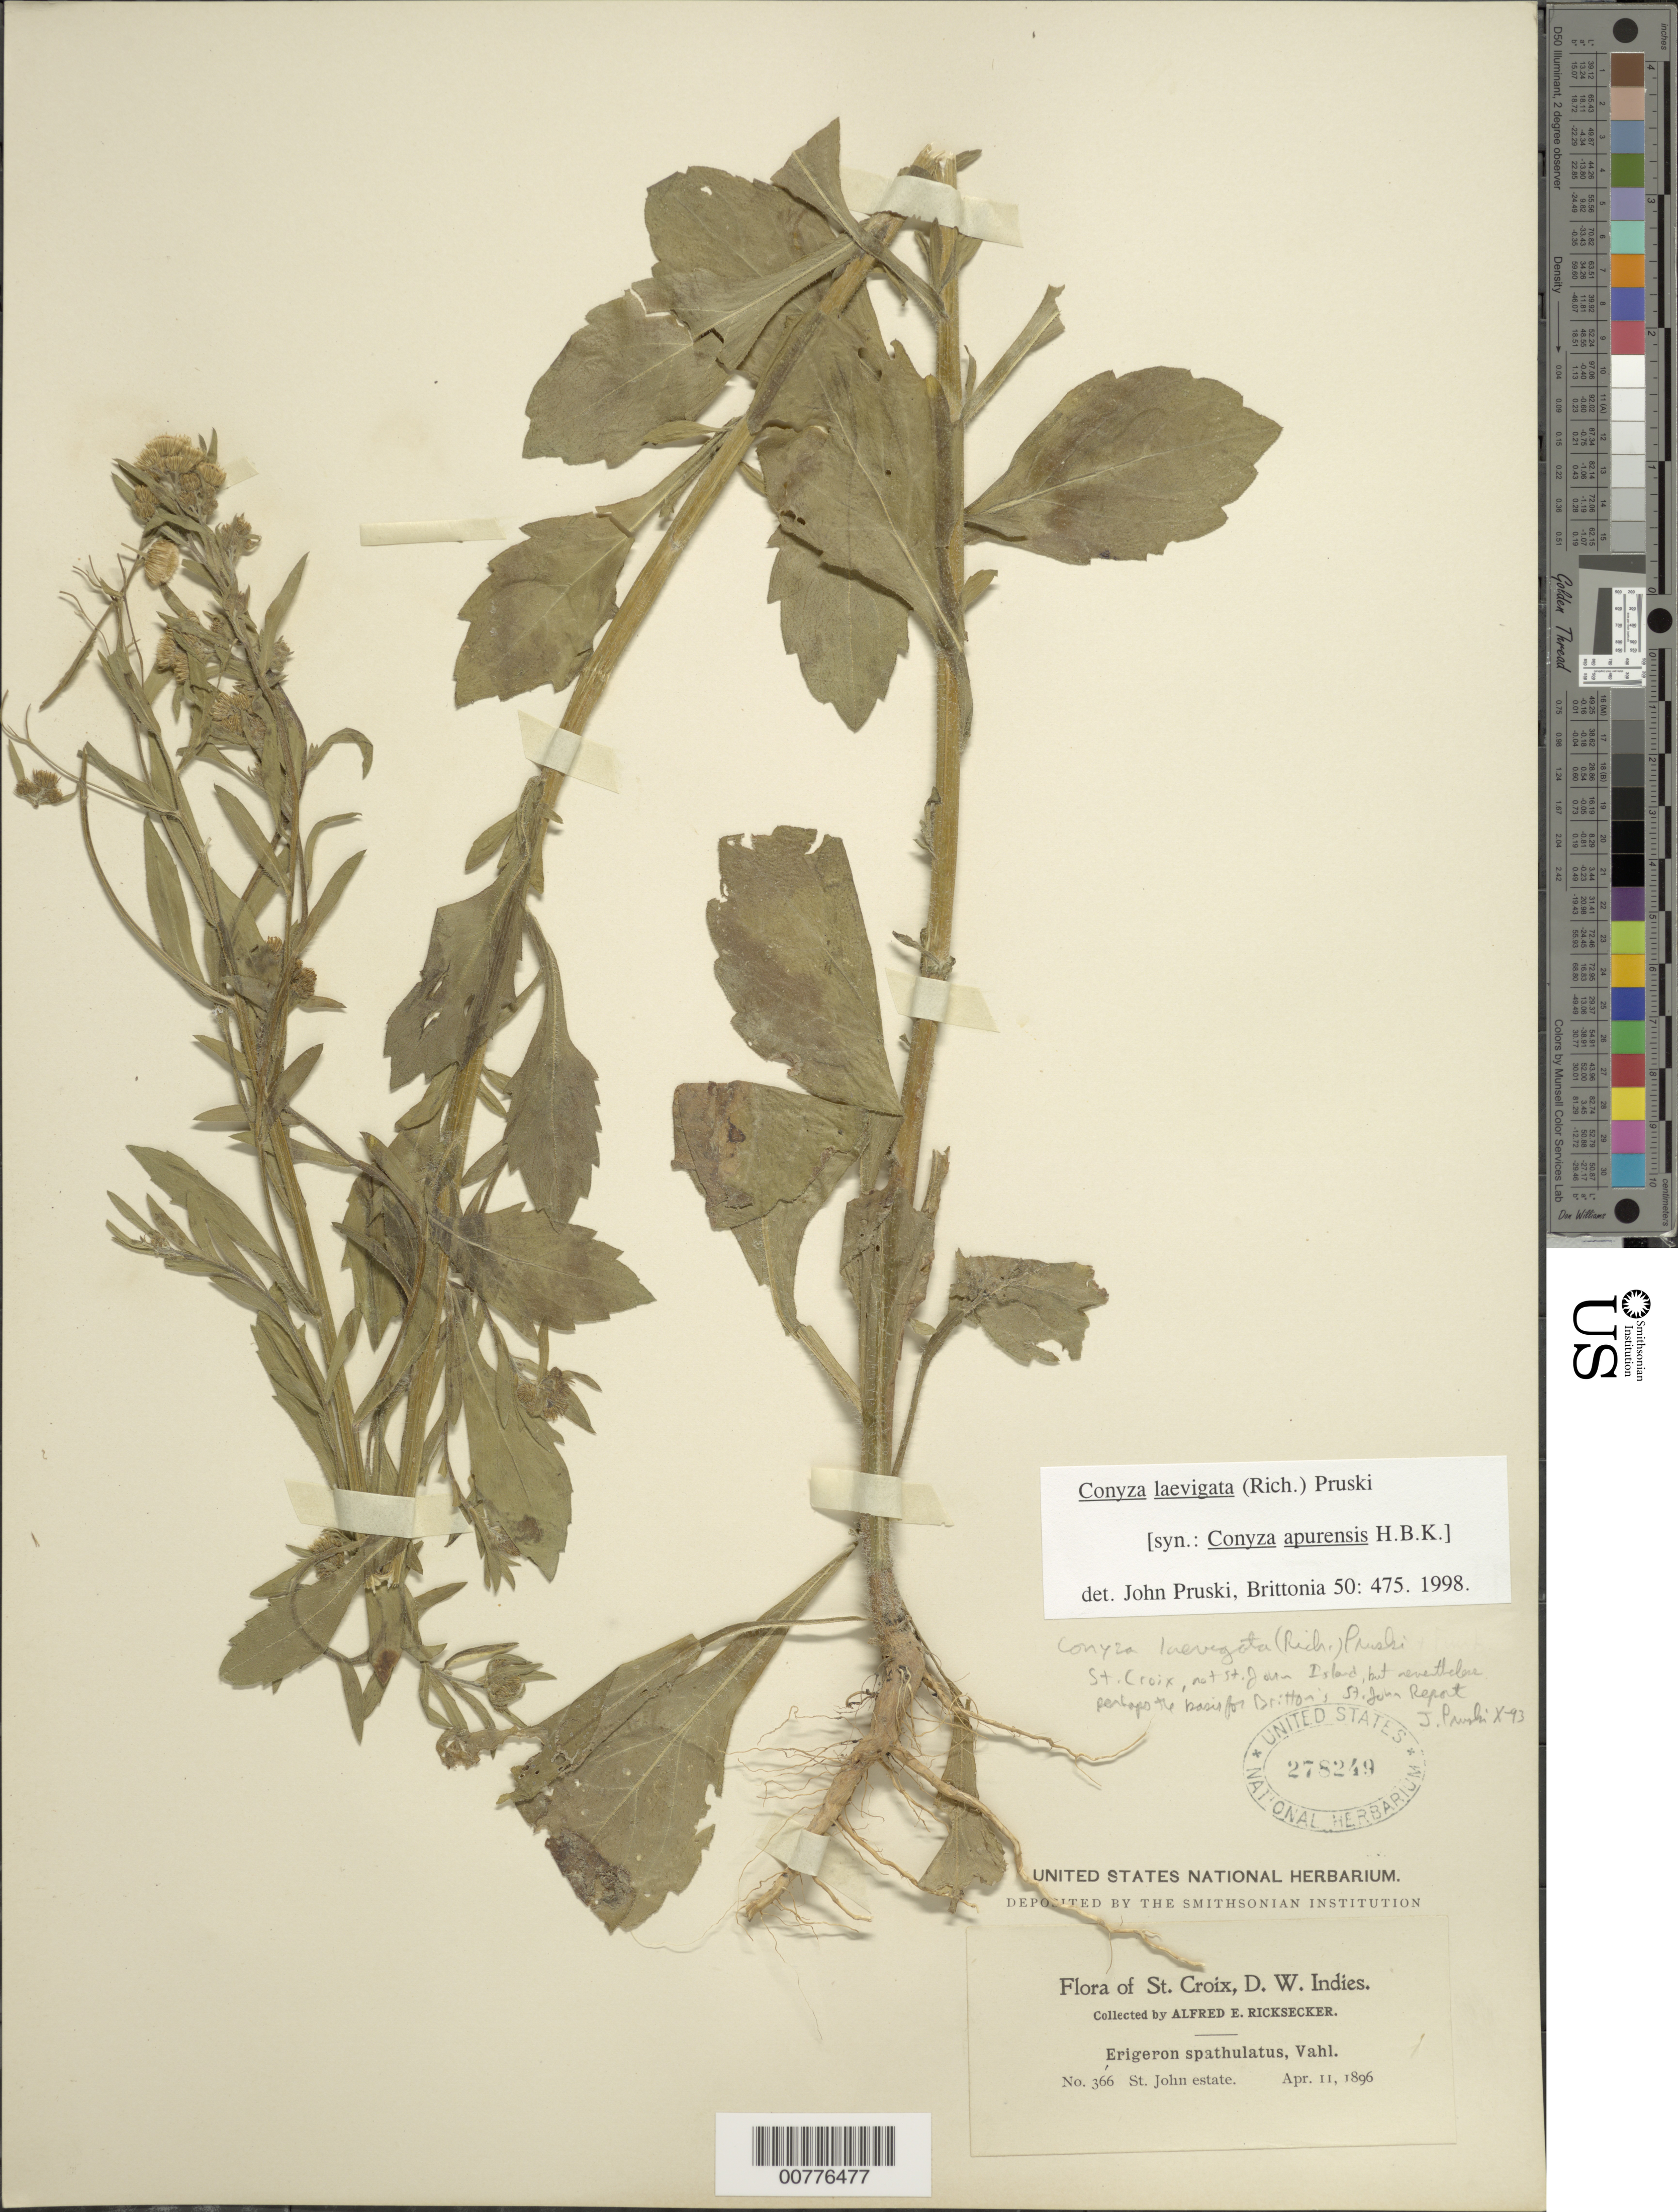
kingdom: Plantae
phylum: Tracheophyta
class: Magnoliopsida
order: Asterales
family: Asteraceae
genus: Conyza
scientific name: Conyza laevigata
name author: (Rich.) Pruski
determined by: Pruski, J. F.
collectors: A. E. Ricksecker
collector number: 366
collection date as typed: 11 Apr 1896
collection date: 1896-04-11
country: U.S. Virgin Islands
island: St. Croix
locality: St. John Estate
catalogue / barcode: US 278249